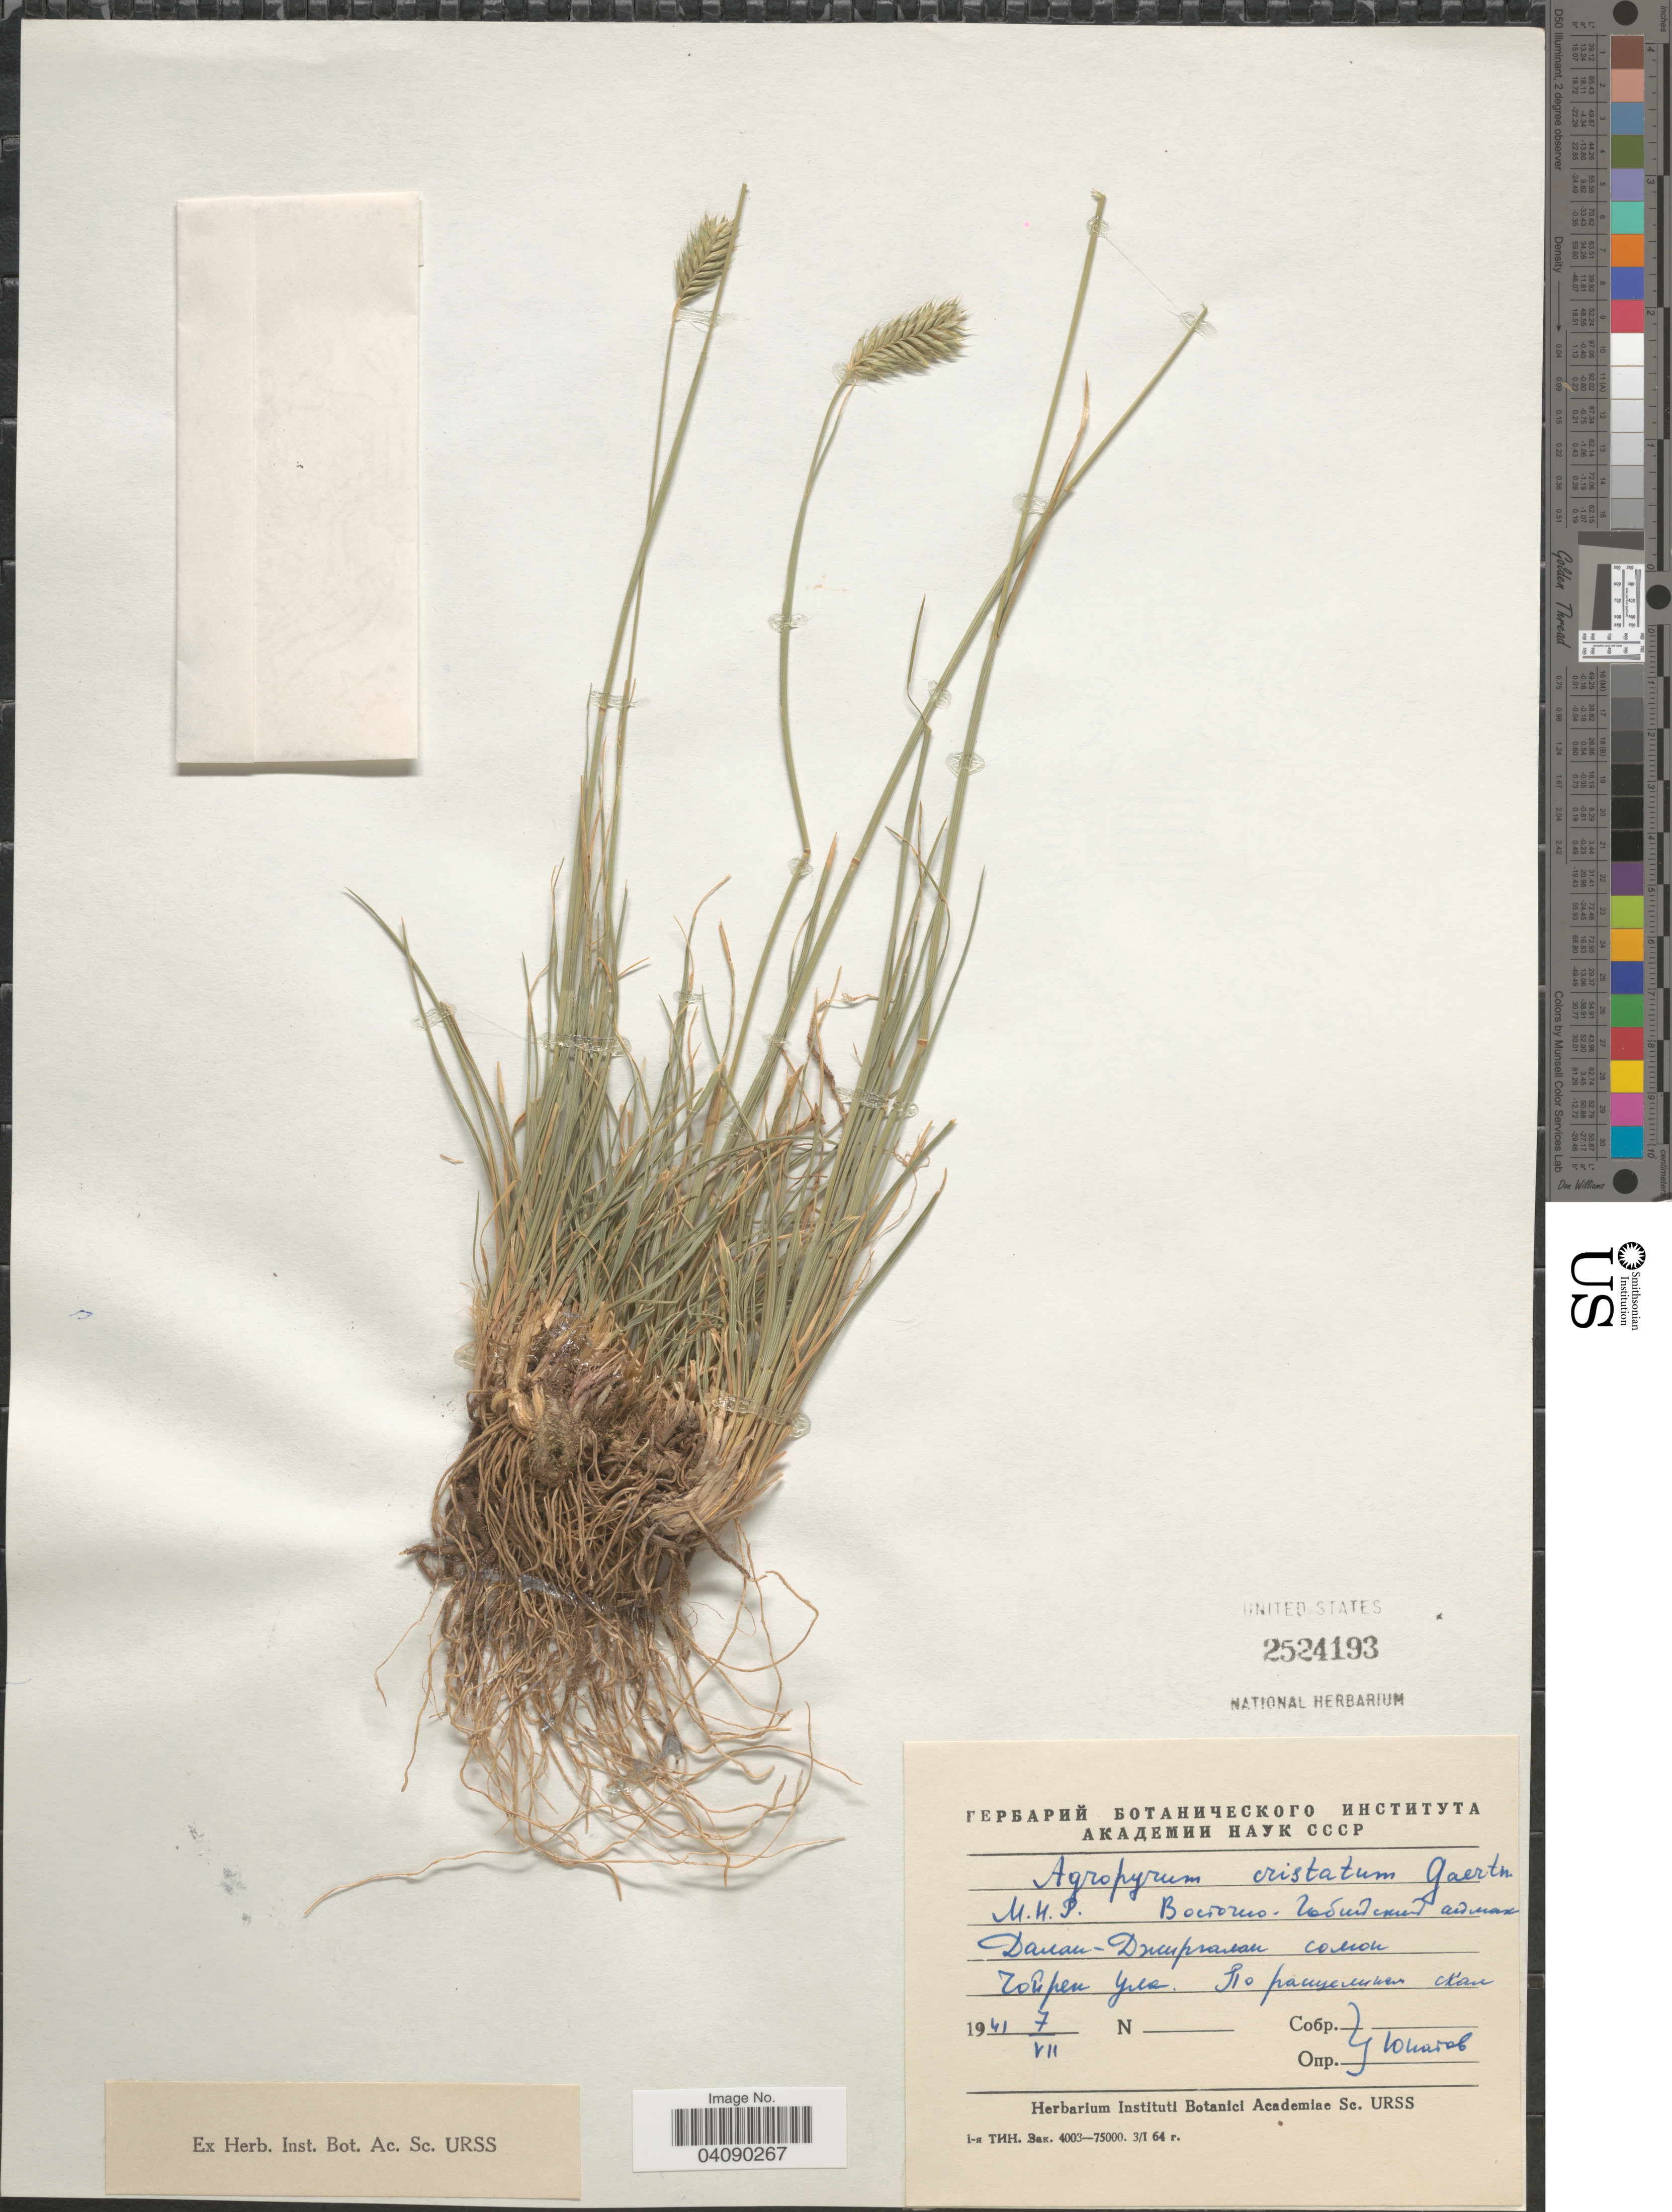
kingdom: Plantae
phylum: Tracheophyta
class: Liliopsida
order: Poales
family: Poaceae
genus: Agropyron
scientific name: Agropyron cristatum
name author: (L.) Gaertn.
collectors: Unatov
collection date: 1941-07-07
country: Mongolia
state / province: Dornogov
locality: Dalanjargalan District, Choyren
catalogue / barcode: US 2524193